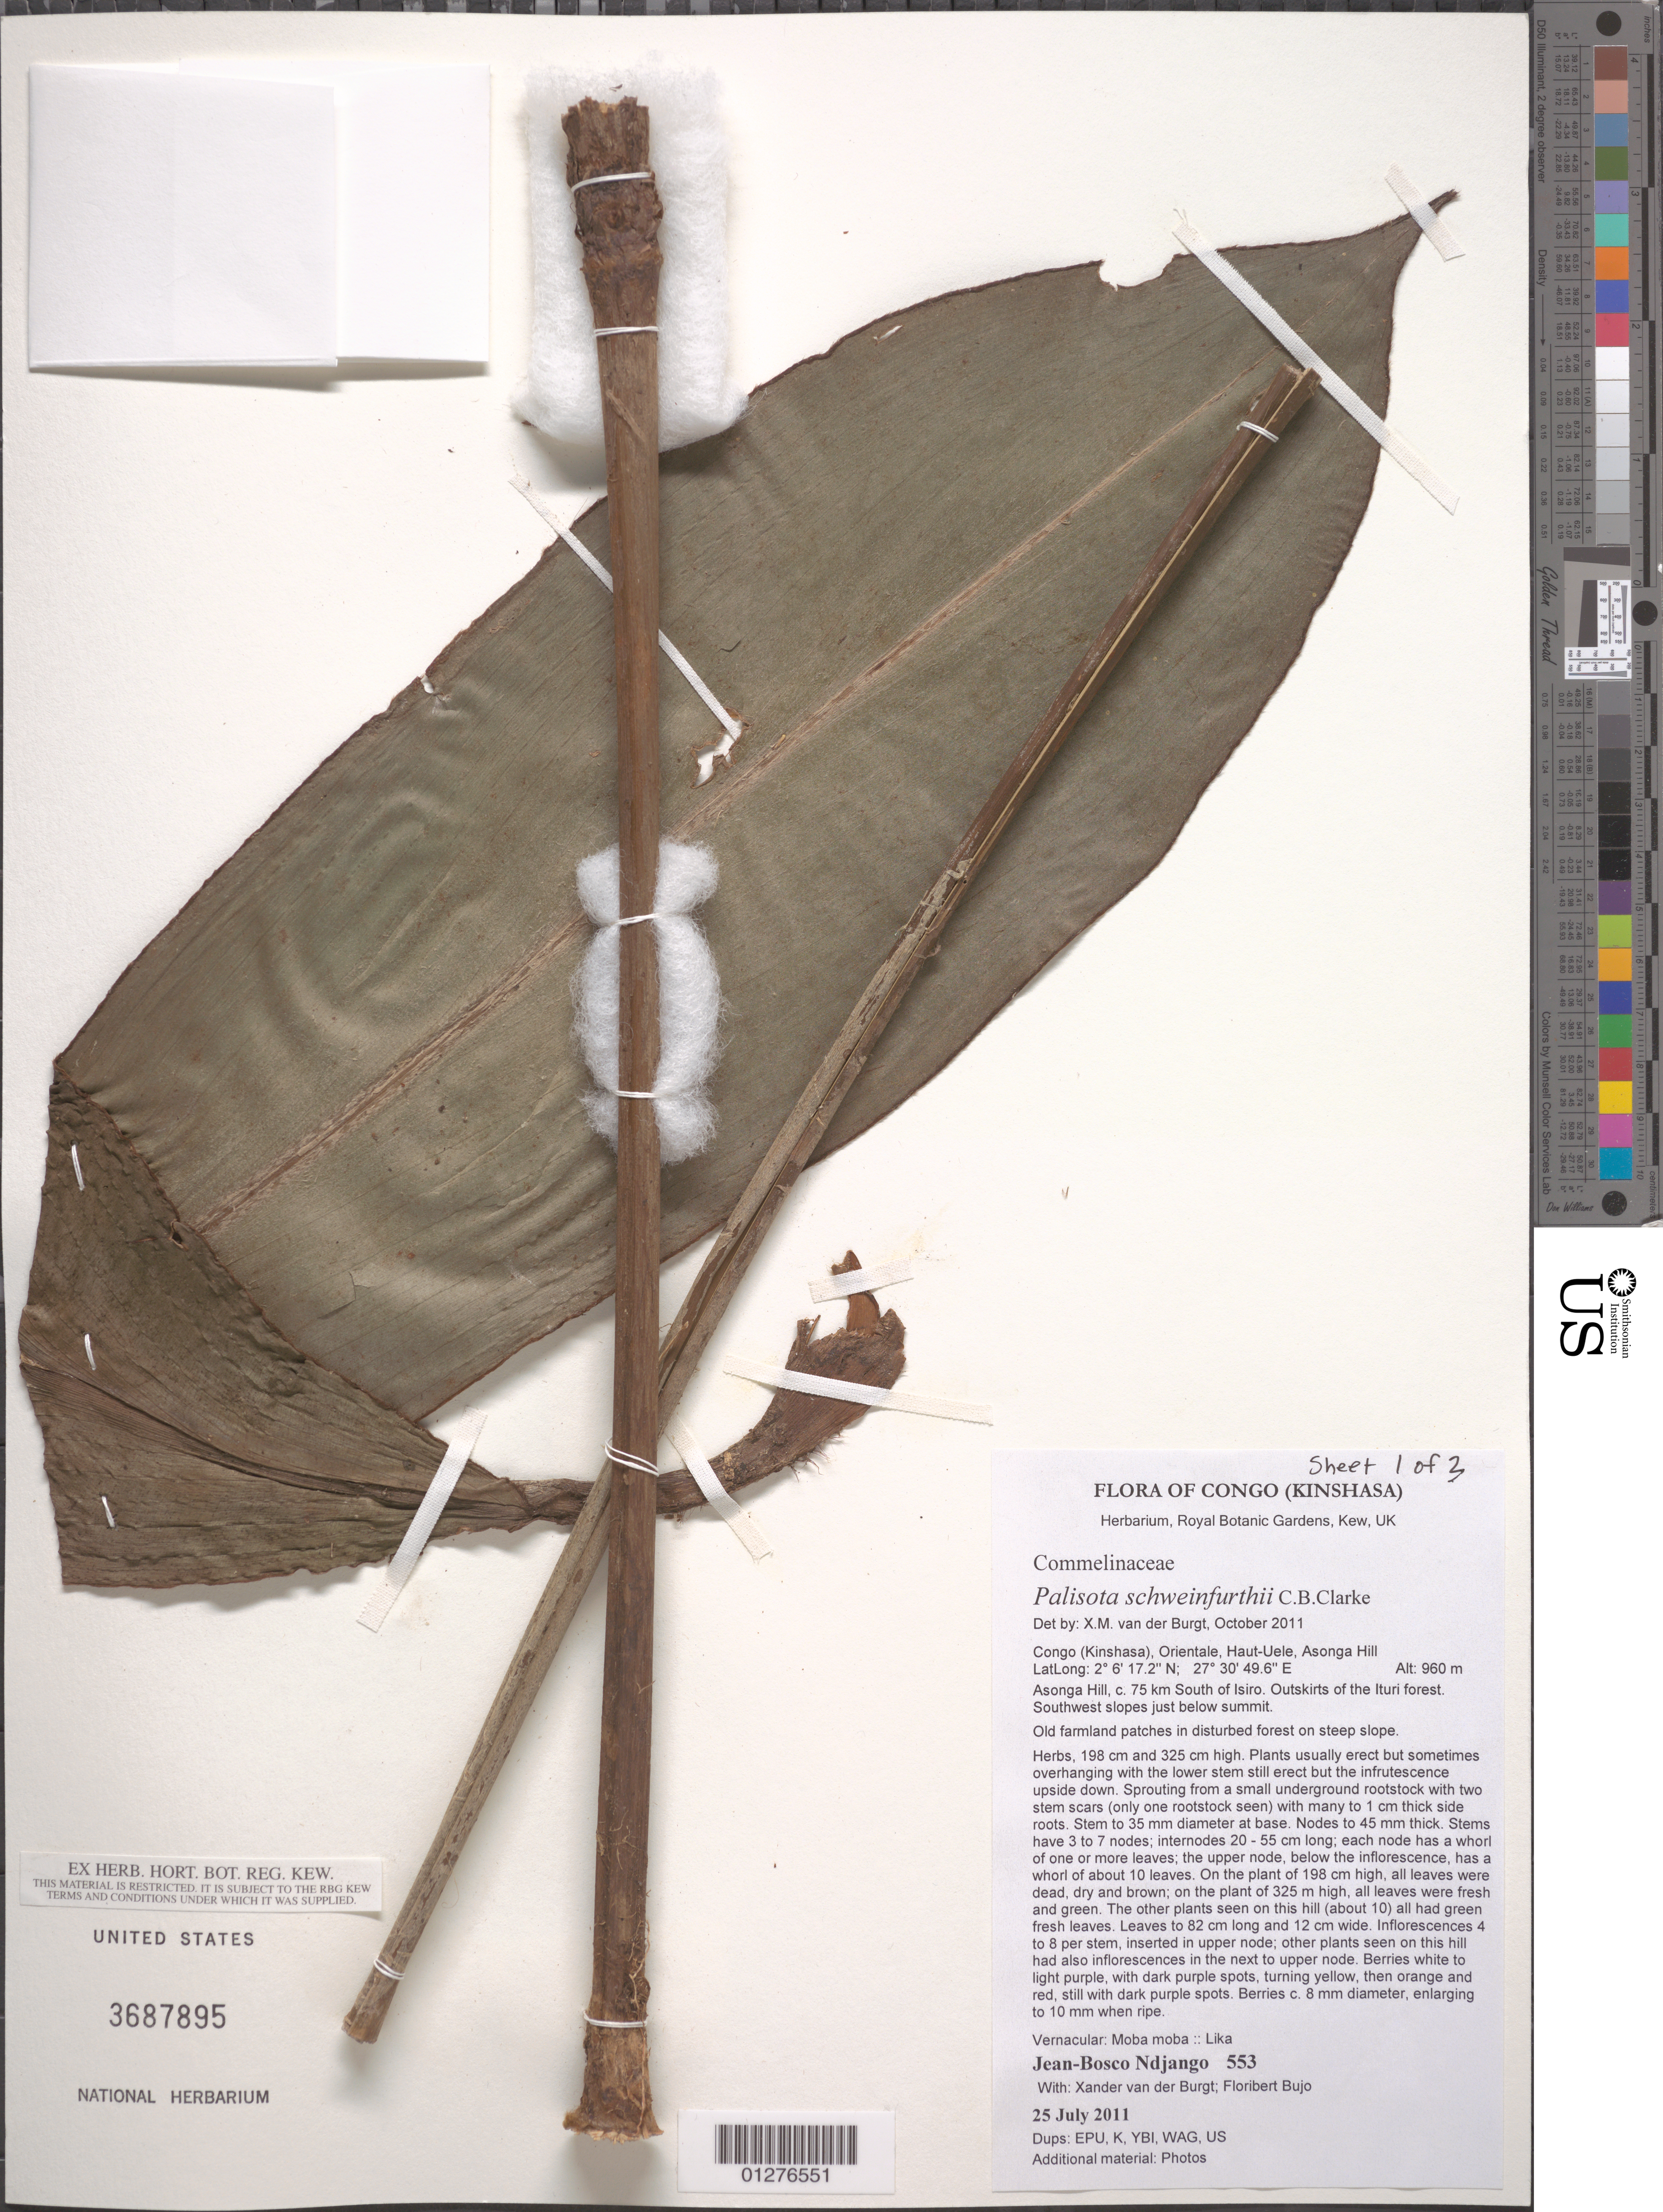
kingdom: Plantae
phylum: Tracheophyta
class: Liliopsida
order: Commelinales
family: Commelinaceae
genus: Palisota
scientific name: Palisota schweinfurthii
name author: C.B. Clarke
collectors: J. Ndjango et al.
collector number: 553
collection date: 2011-07-25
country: Congo, Democratic Republic of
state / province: Haut-Uele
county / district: Asonga Hill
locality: Kinshasa. c. 75 km South of Isiro. Outskirts of the Ituri forest. Southwest slopes just below summit.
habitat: Old farmland patches in disturbed forest on steep slope.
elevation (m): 960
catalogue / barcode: US 3687895